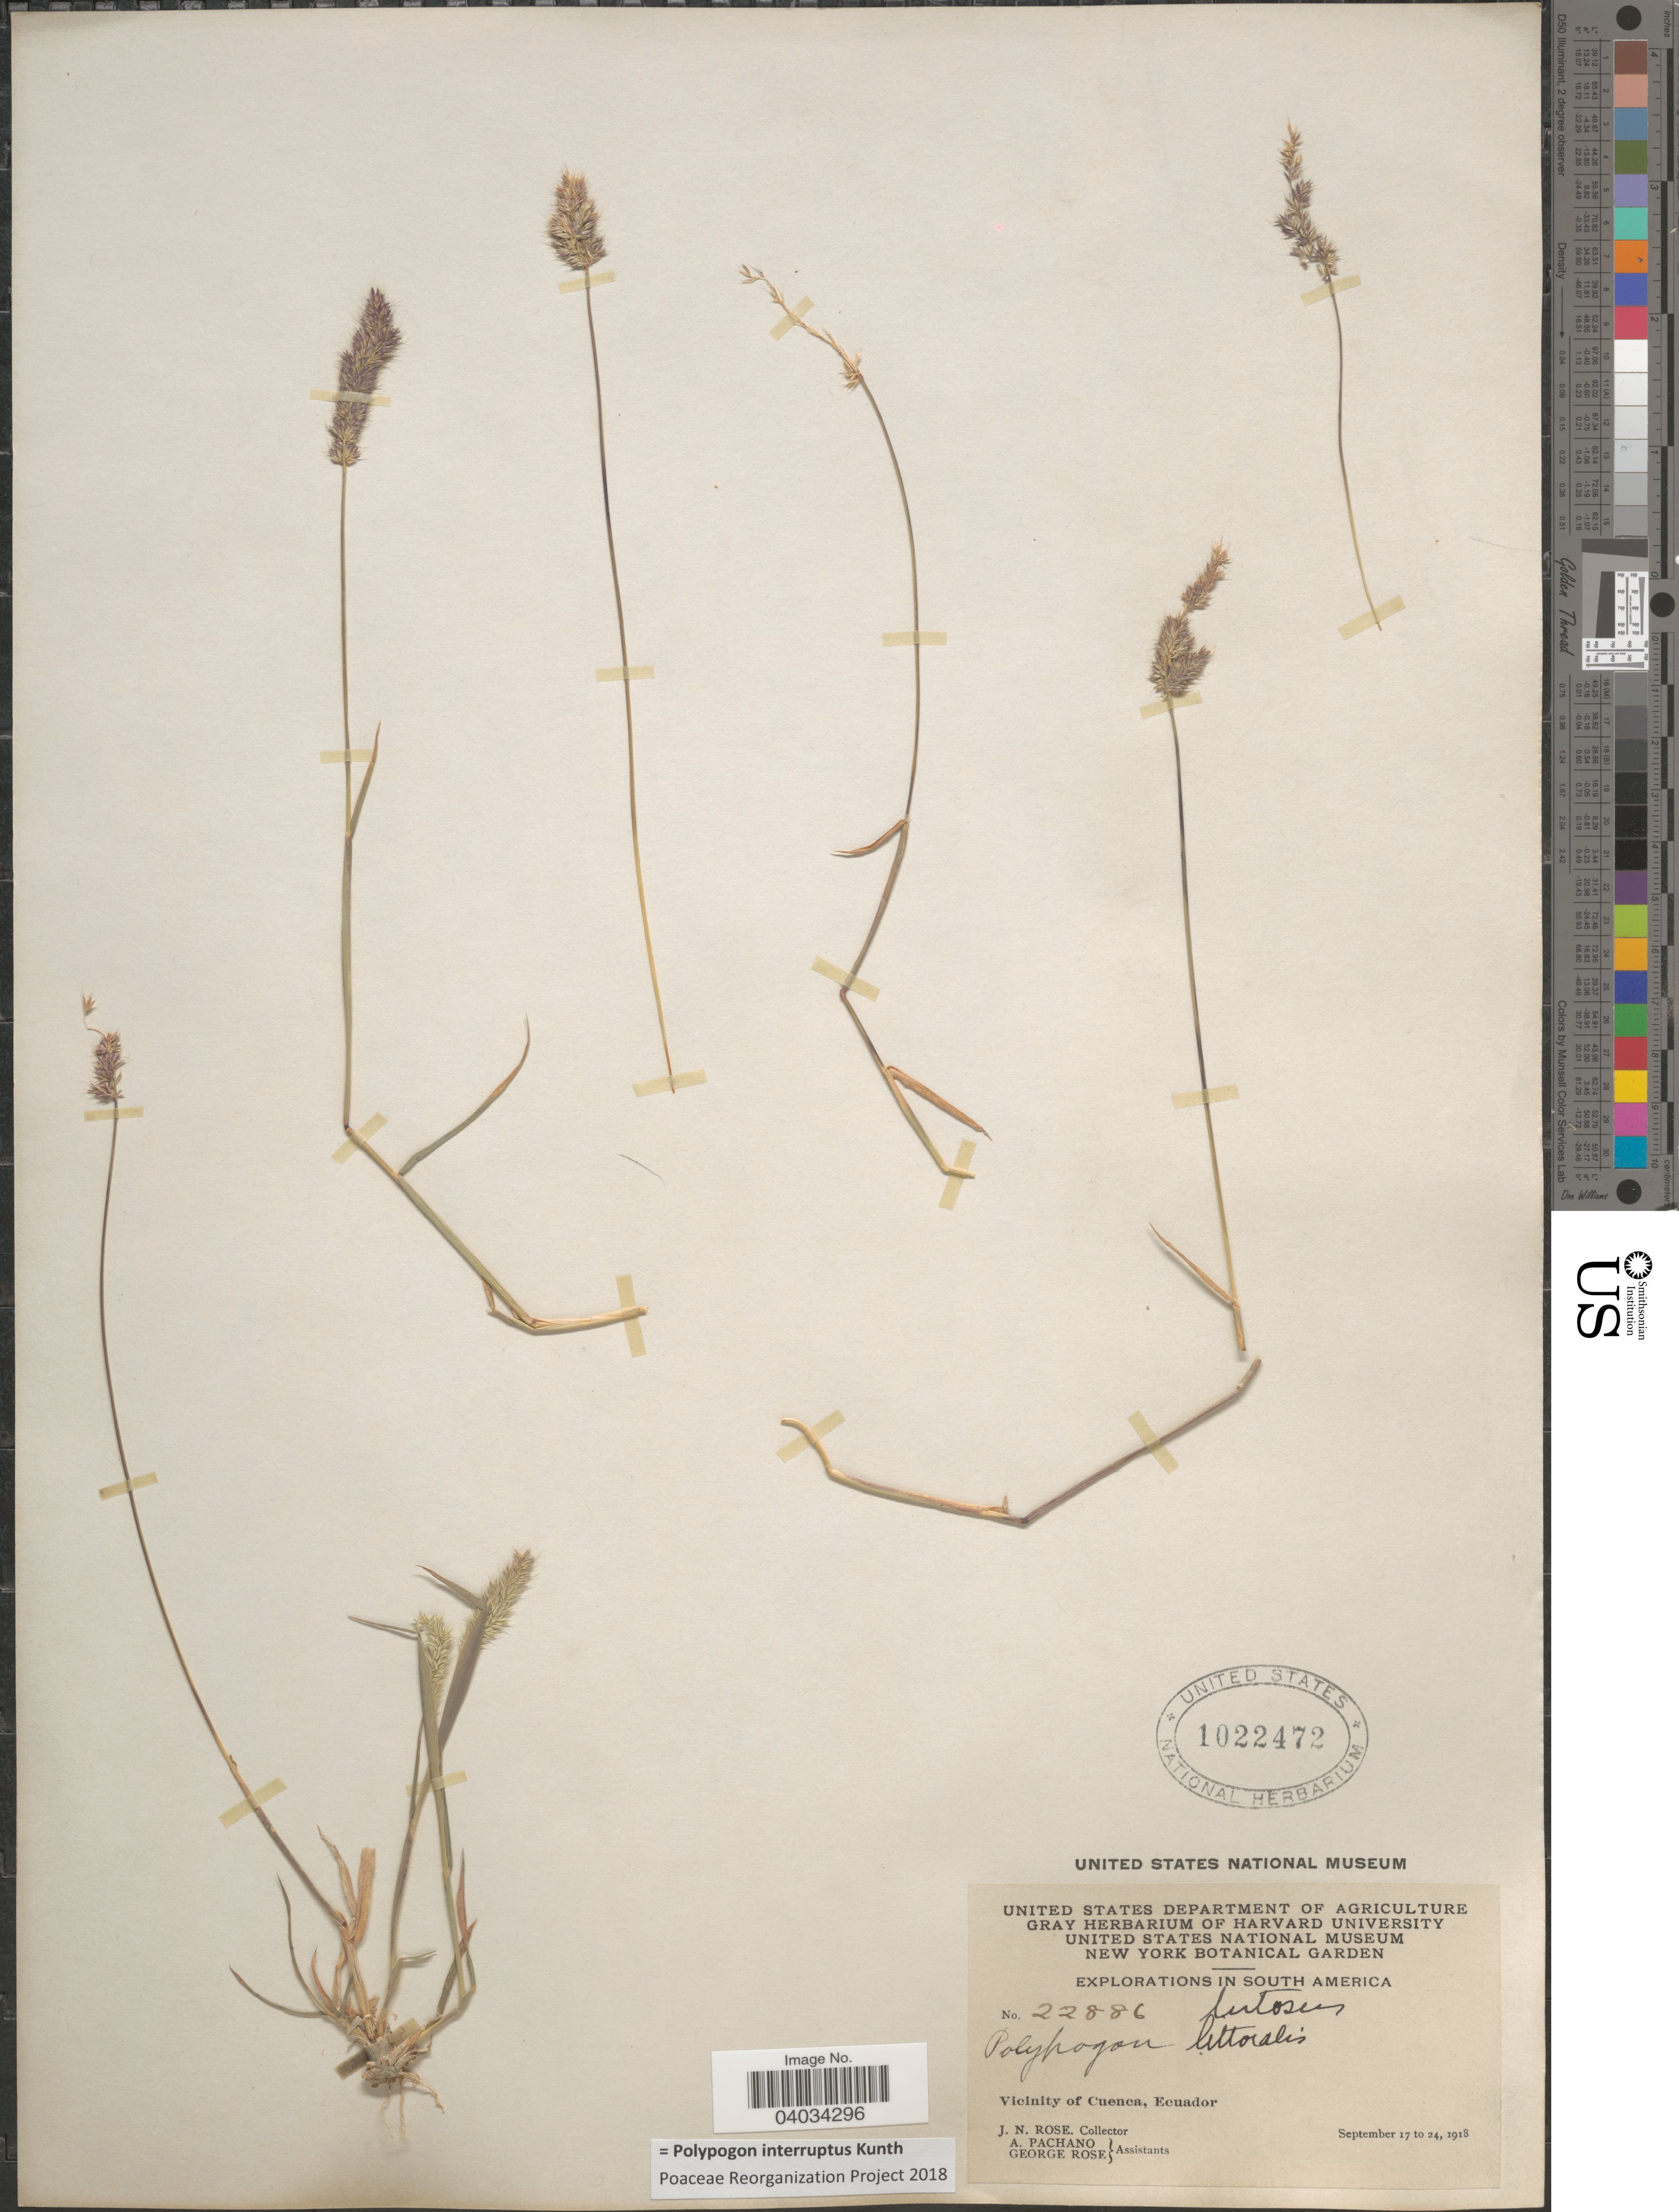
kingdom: Plantae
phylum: Tracheophyta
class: Liliopsida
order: Poales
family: Poaceae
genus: Polypogon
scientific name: Polypogon interruptus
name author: Kunth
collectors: J. N. Rose, A. Pachano & G. Rose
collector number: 22886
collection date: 1918-09-17/1918-09-24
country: Ecuador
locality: Vicinity of Cuenca.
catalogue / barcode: US 1022472